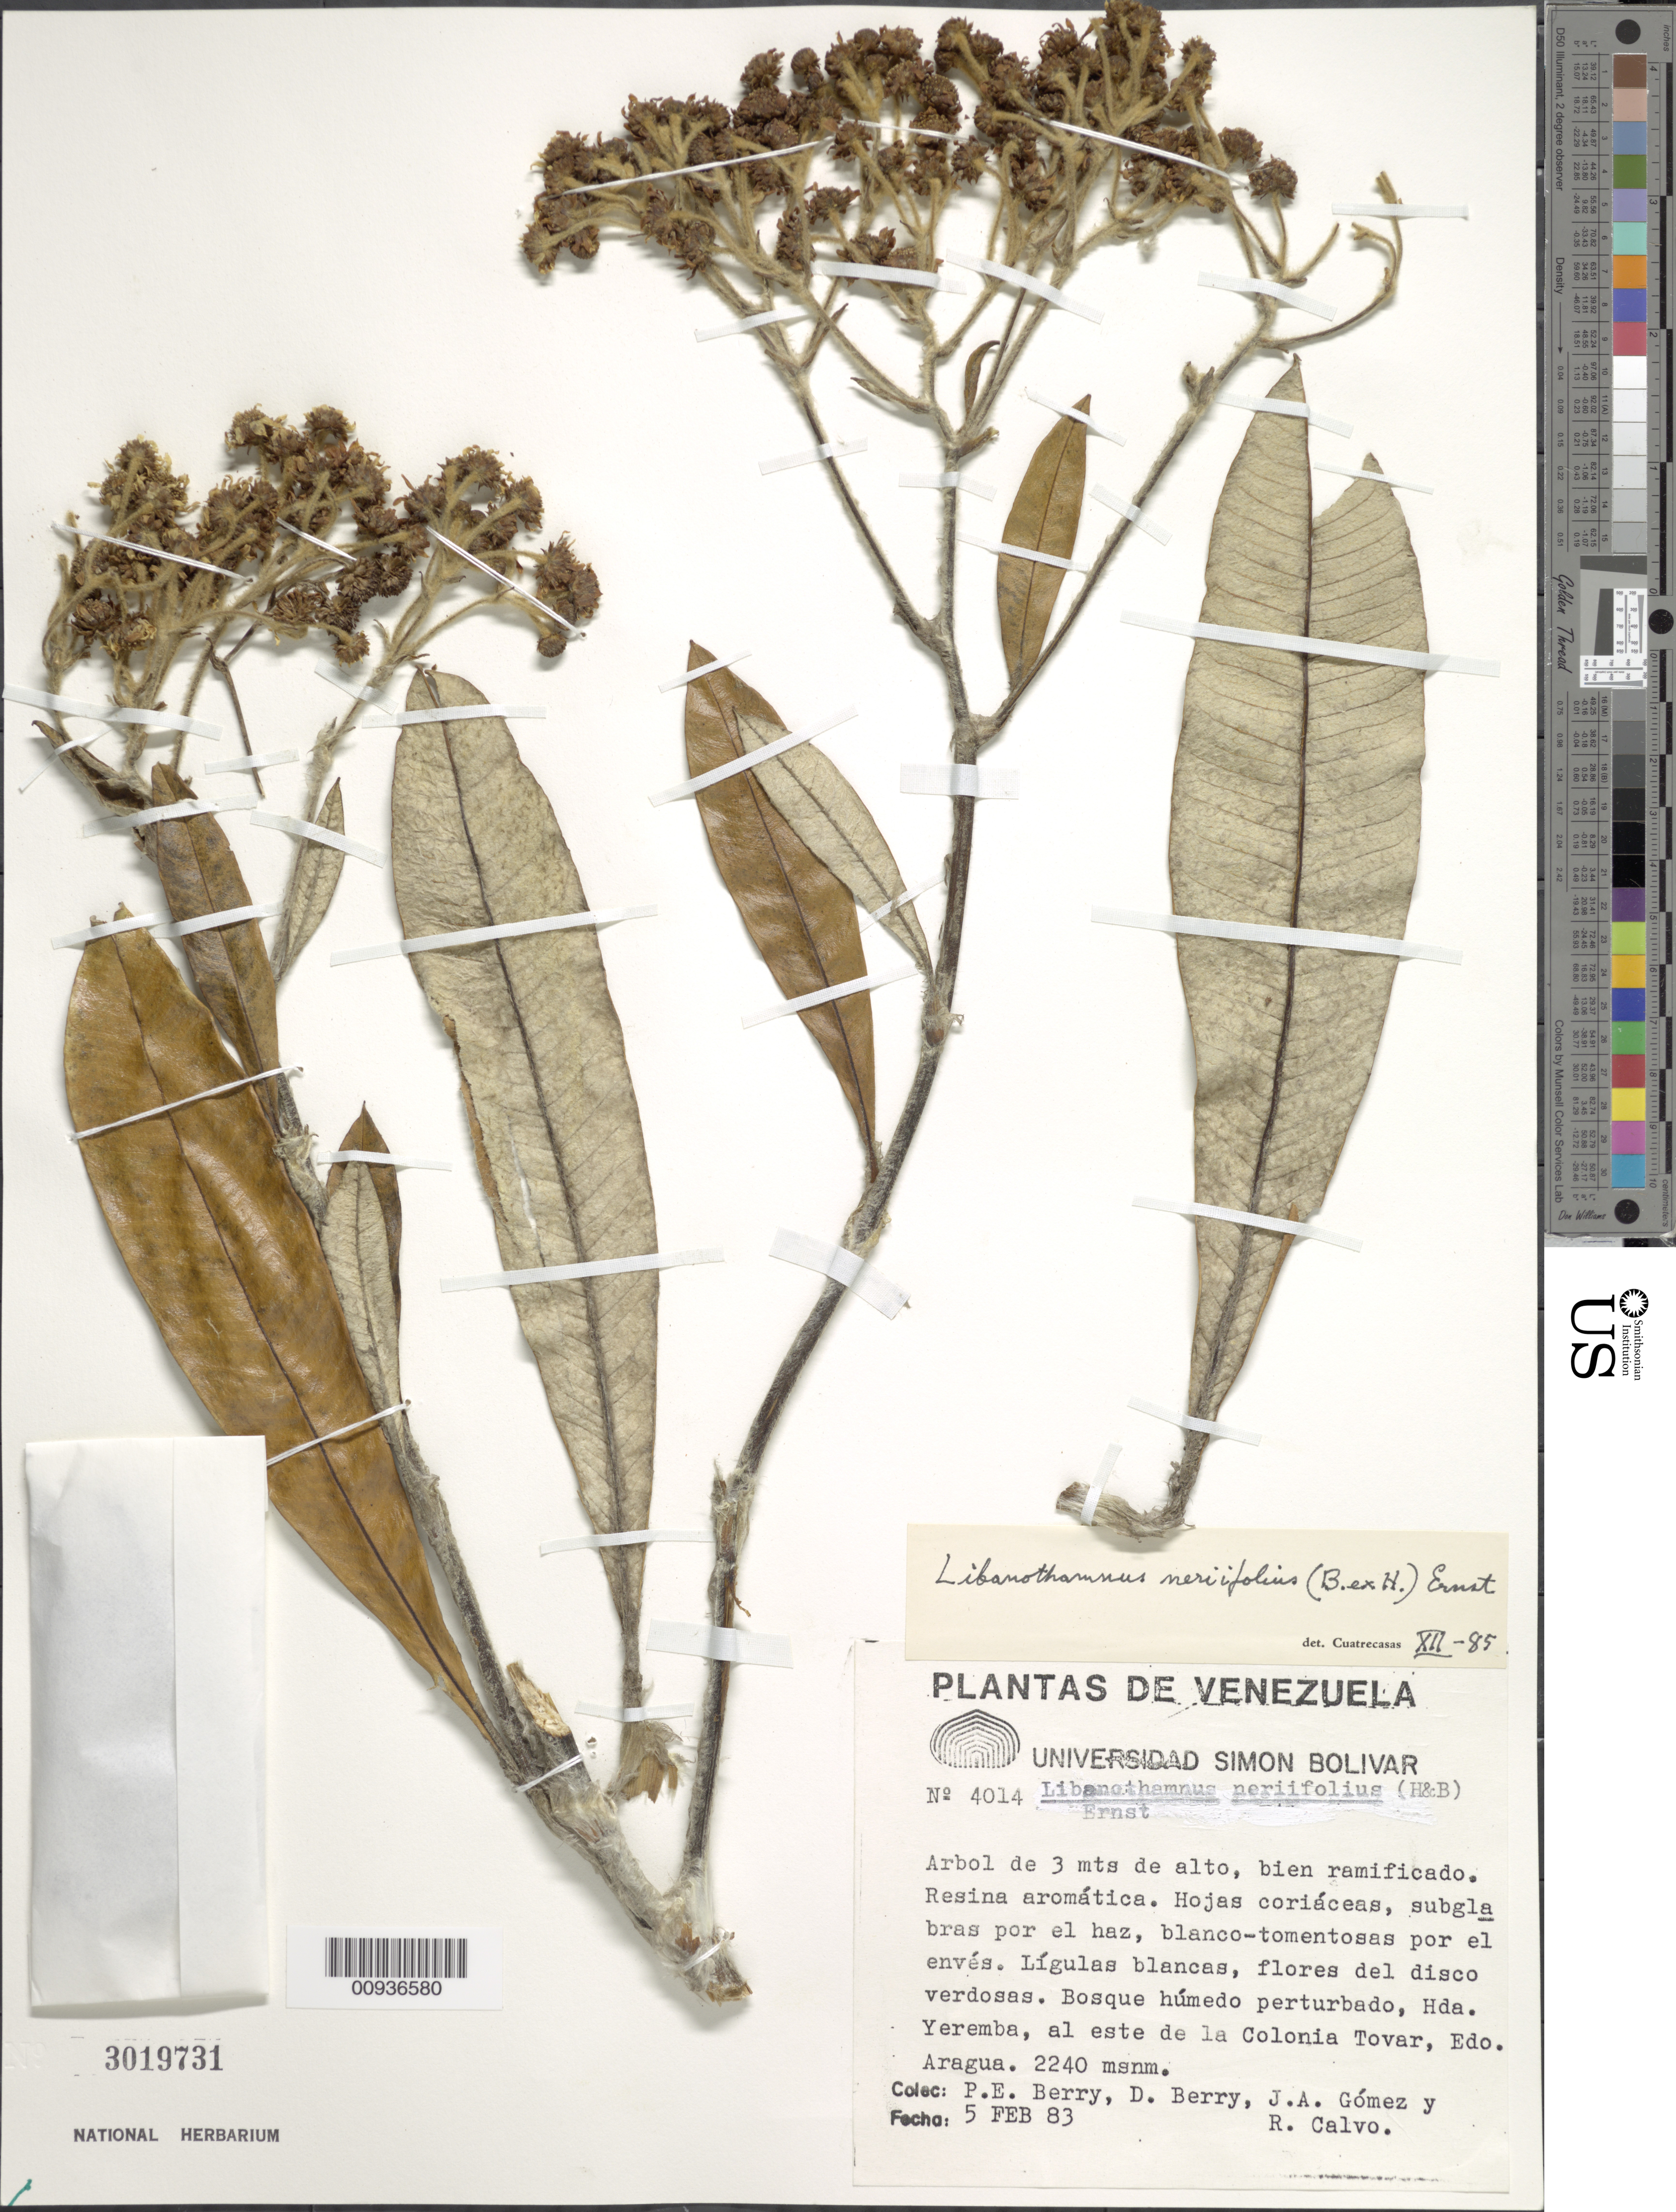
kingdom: Plantae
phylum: Tracheophyta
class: Magnoliopsida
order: Asterales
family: Asteraceae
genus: Libanothamnus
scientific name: Libanothamnus neriifolius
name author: (Sch. Bip. ex Wedd.) Ernst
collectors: P. E. Berry, D. Berry, J. A. Gómez & R. Calvo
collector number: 4014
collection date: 1983-02-05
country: Venezuela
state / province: Aragua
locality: Hca. Yeremba, al este de la Colonia Tovar.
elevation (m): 2240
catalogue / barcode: US 3019731